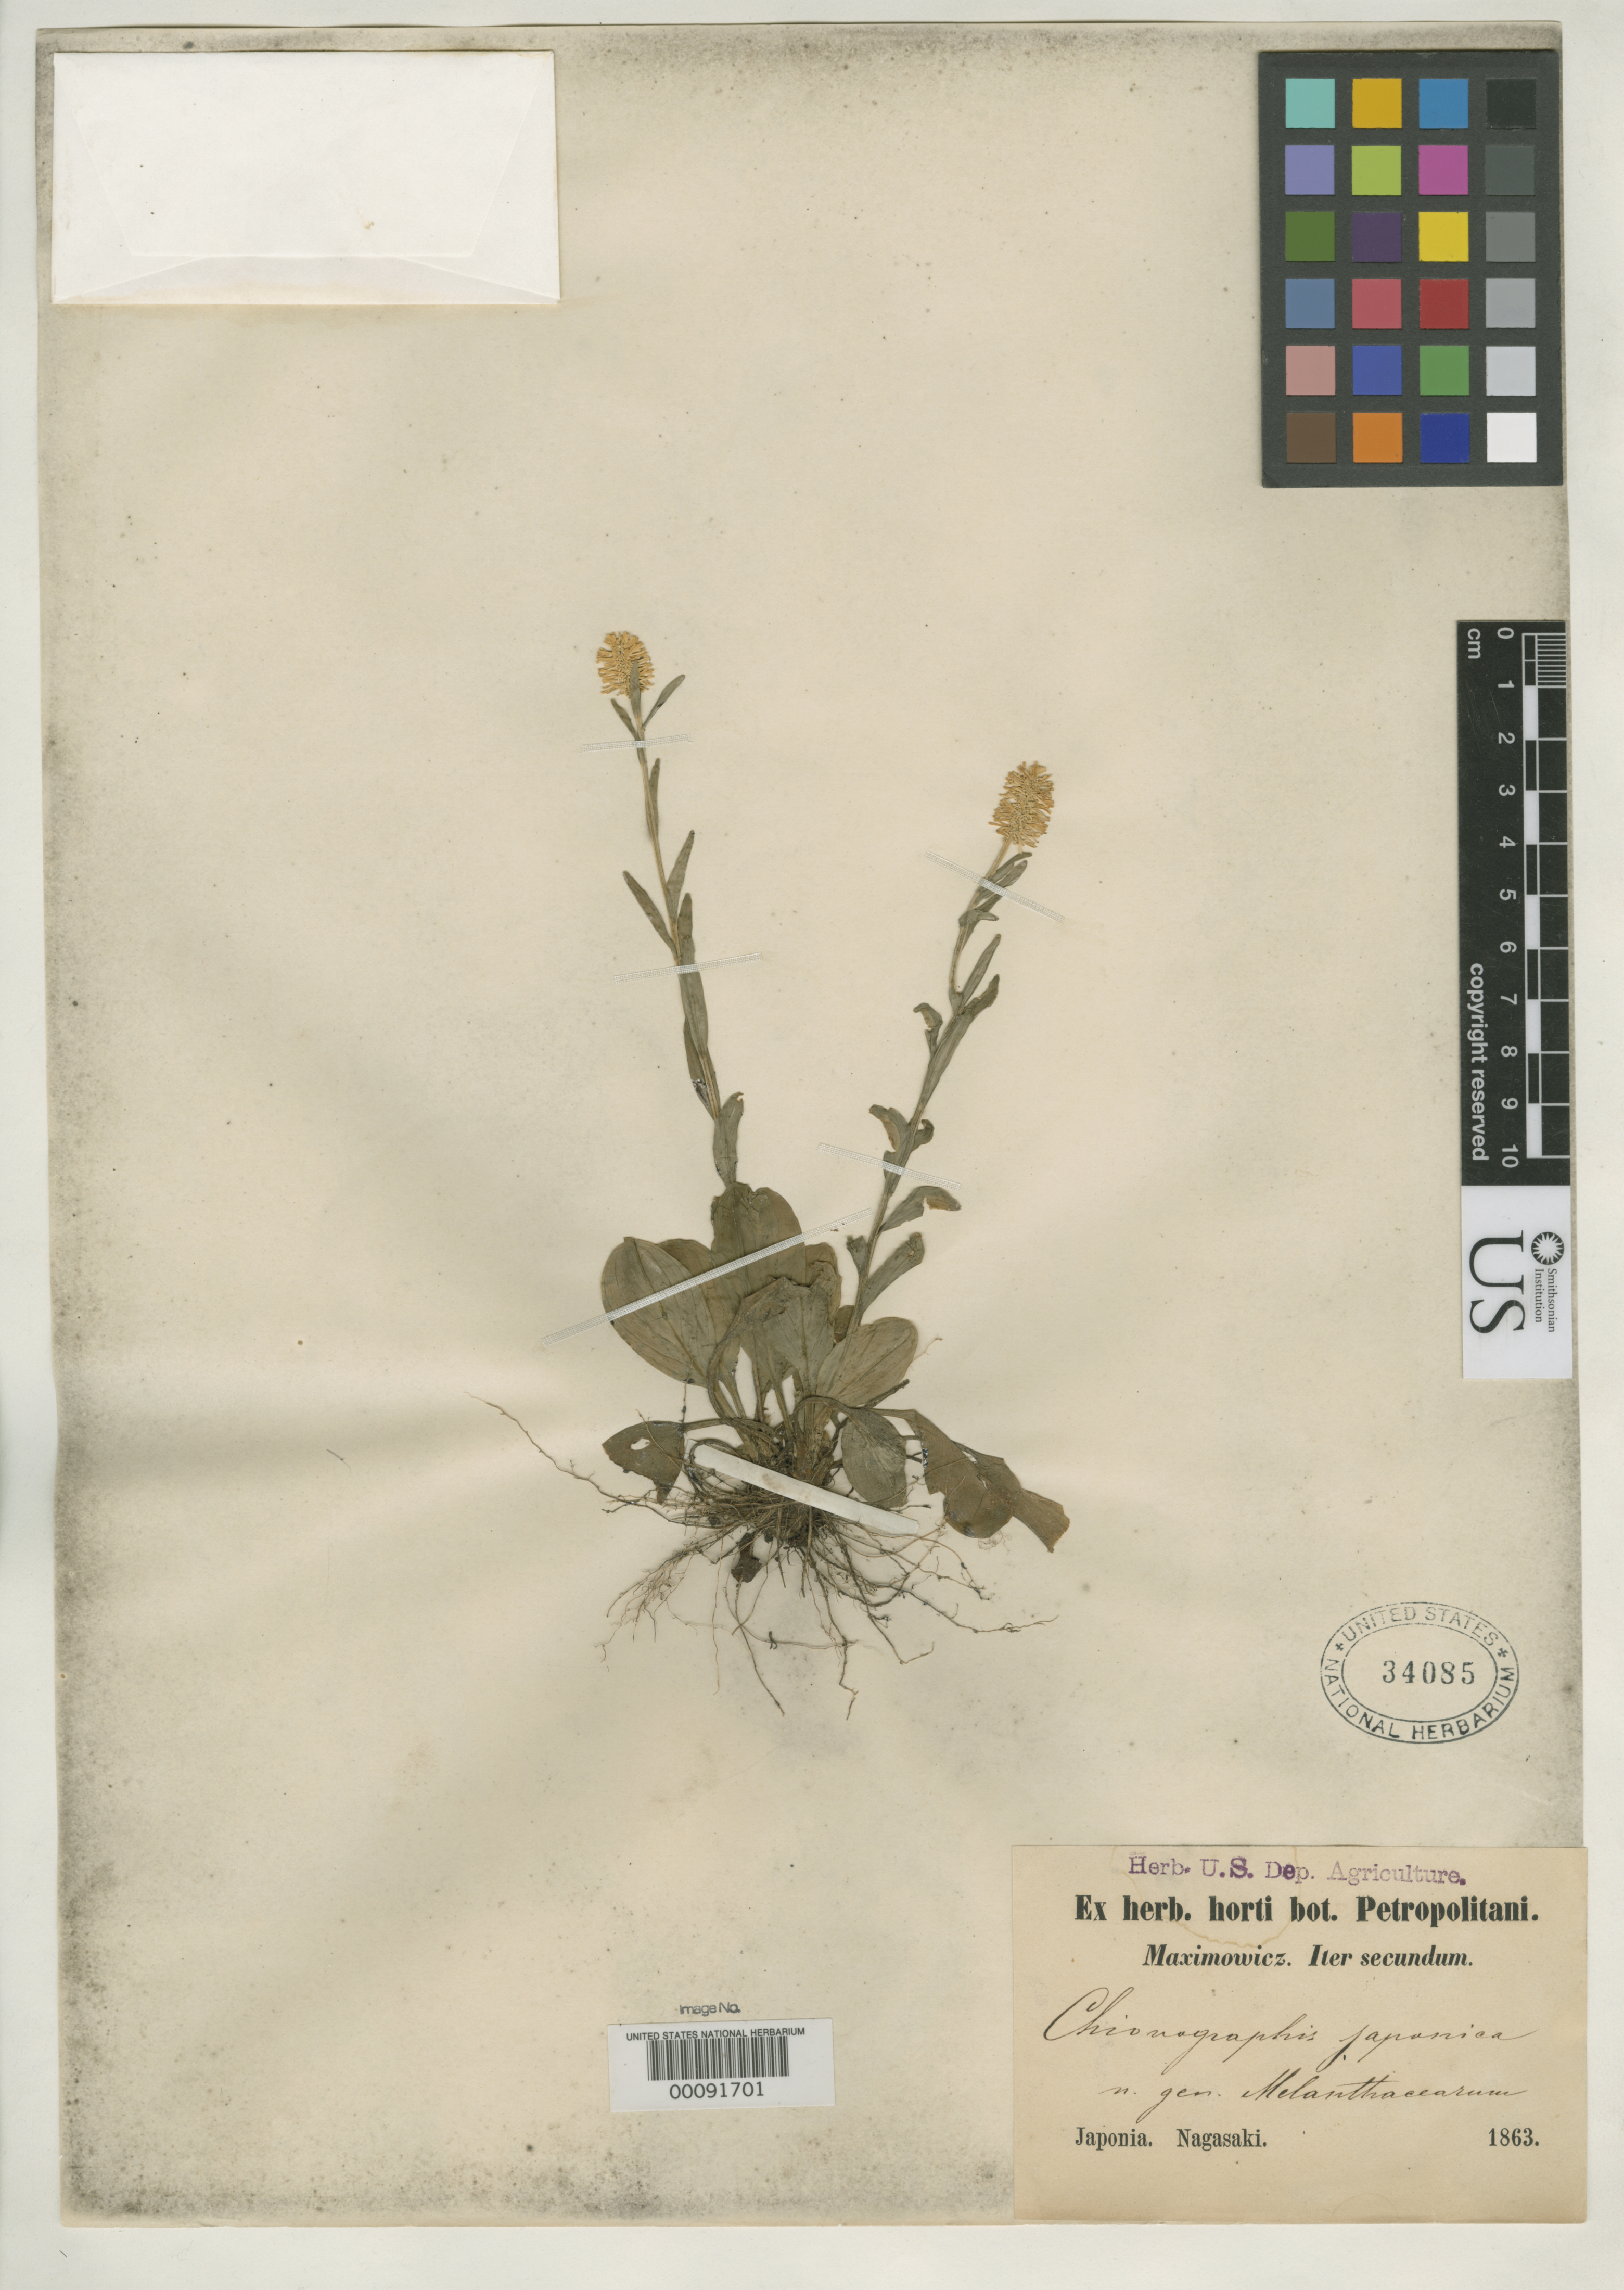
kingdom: Plantae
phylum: Tracheophyta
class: Liliopsida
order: Liliales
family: Melanthiaceae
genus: Chionographis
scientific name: Chionographis japonica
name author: Maxim.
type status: Type Collection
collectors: C. J. Maximowicz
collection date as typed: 1863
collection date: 1863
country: Japan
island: Kyushu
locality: Nagasaki.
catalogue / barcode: US 34085